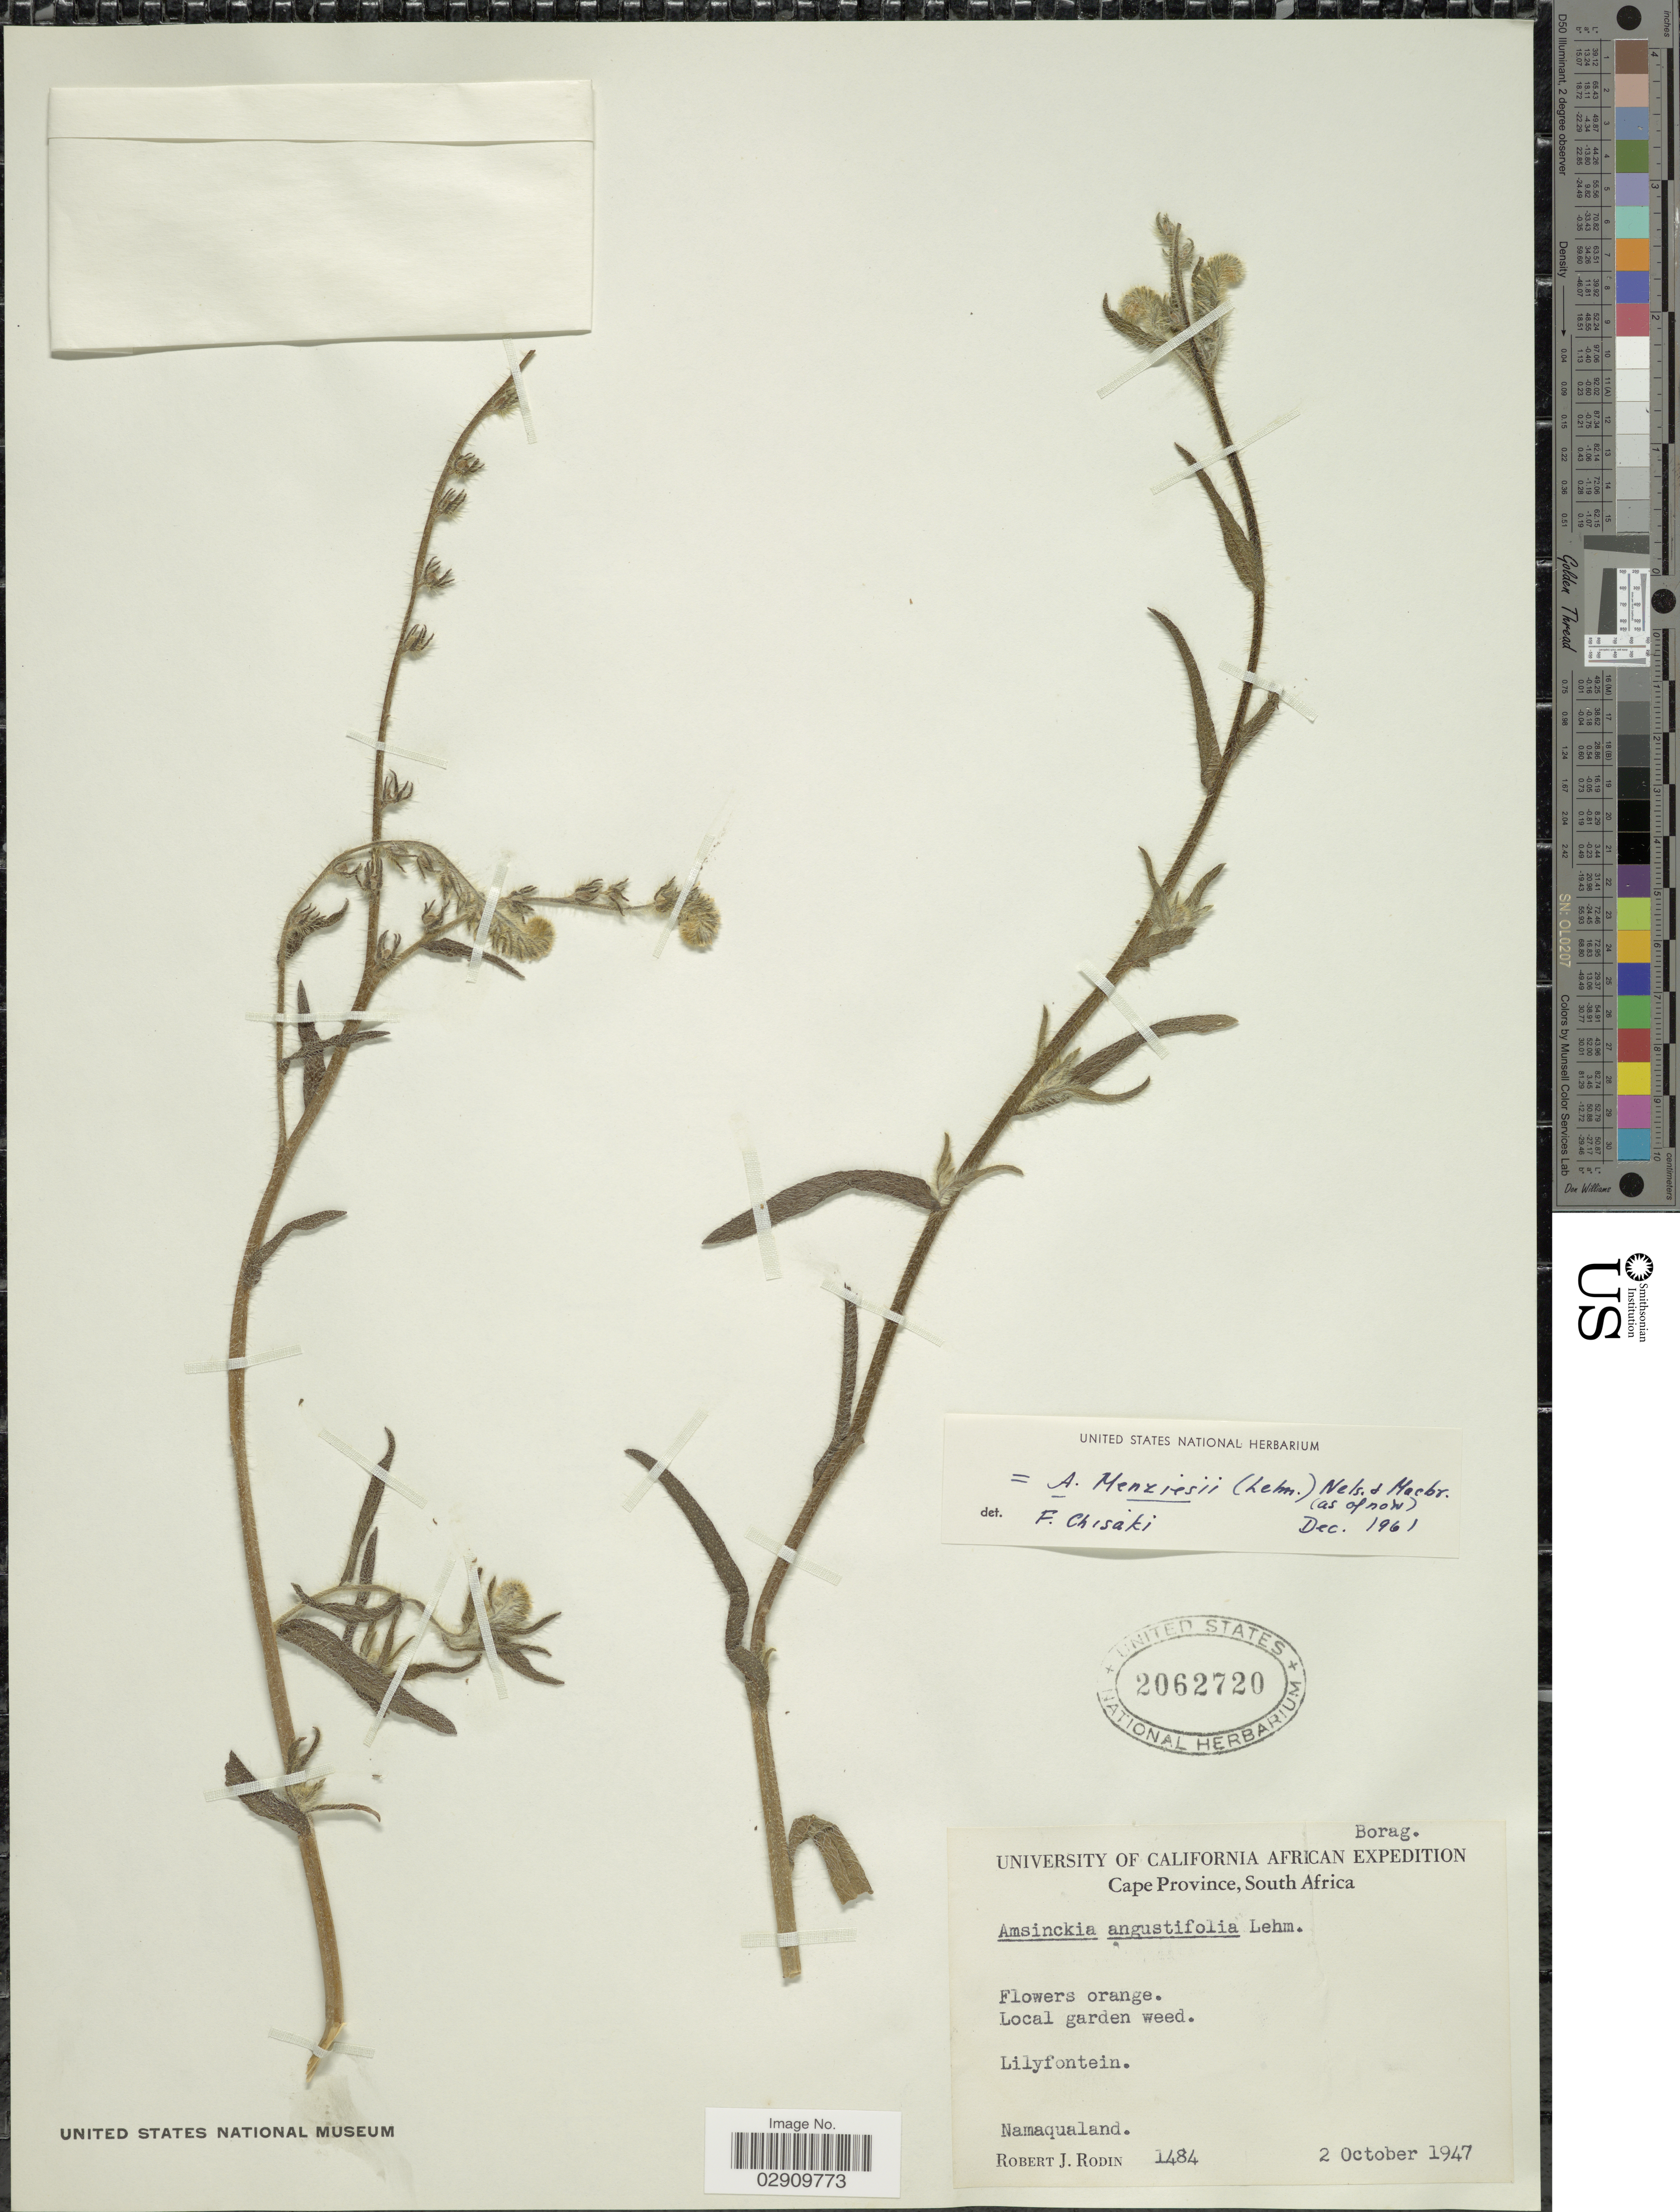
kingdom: Plantae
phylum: Tracheophyta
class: Magnoliopsida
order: Boraginales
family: Boraginaceae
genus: Amsinckia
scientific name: Amsinckia menziesii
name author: A. Nelson & J.F. Macbr.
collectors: R. J. Rodin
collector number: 1484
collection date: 1947-10-02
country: South Africa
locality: Cape Province, Lilyfontein, Namaqualand.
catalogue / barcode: US 2062720